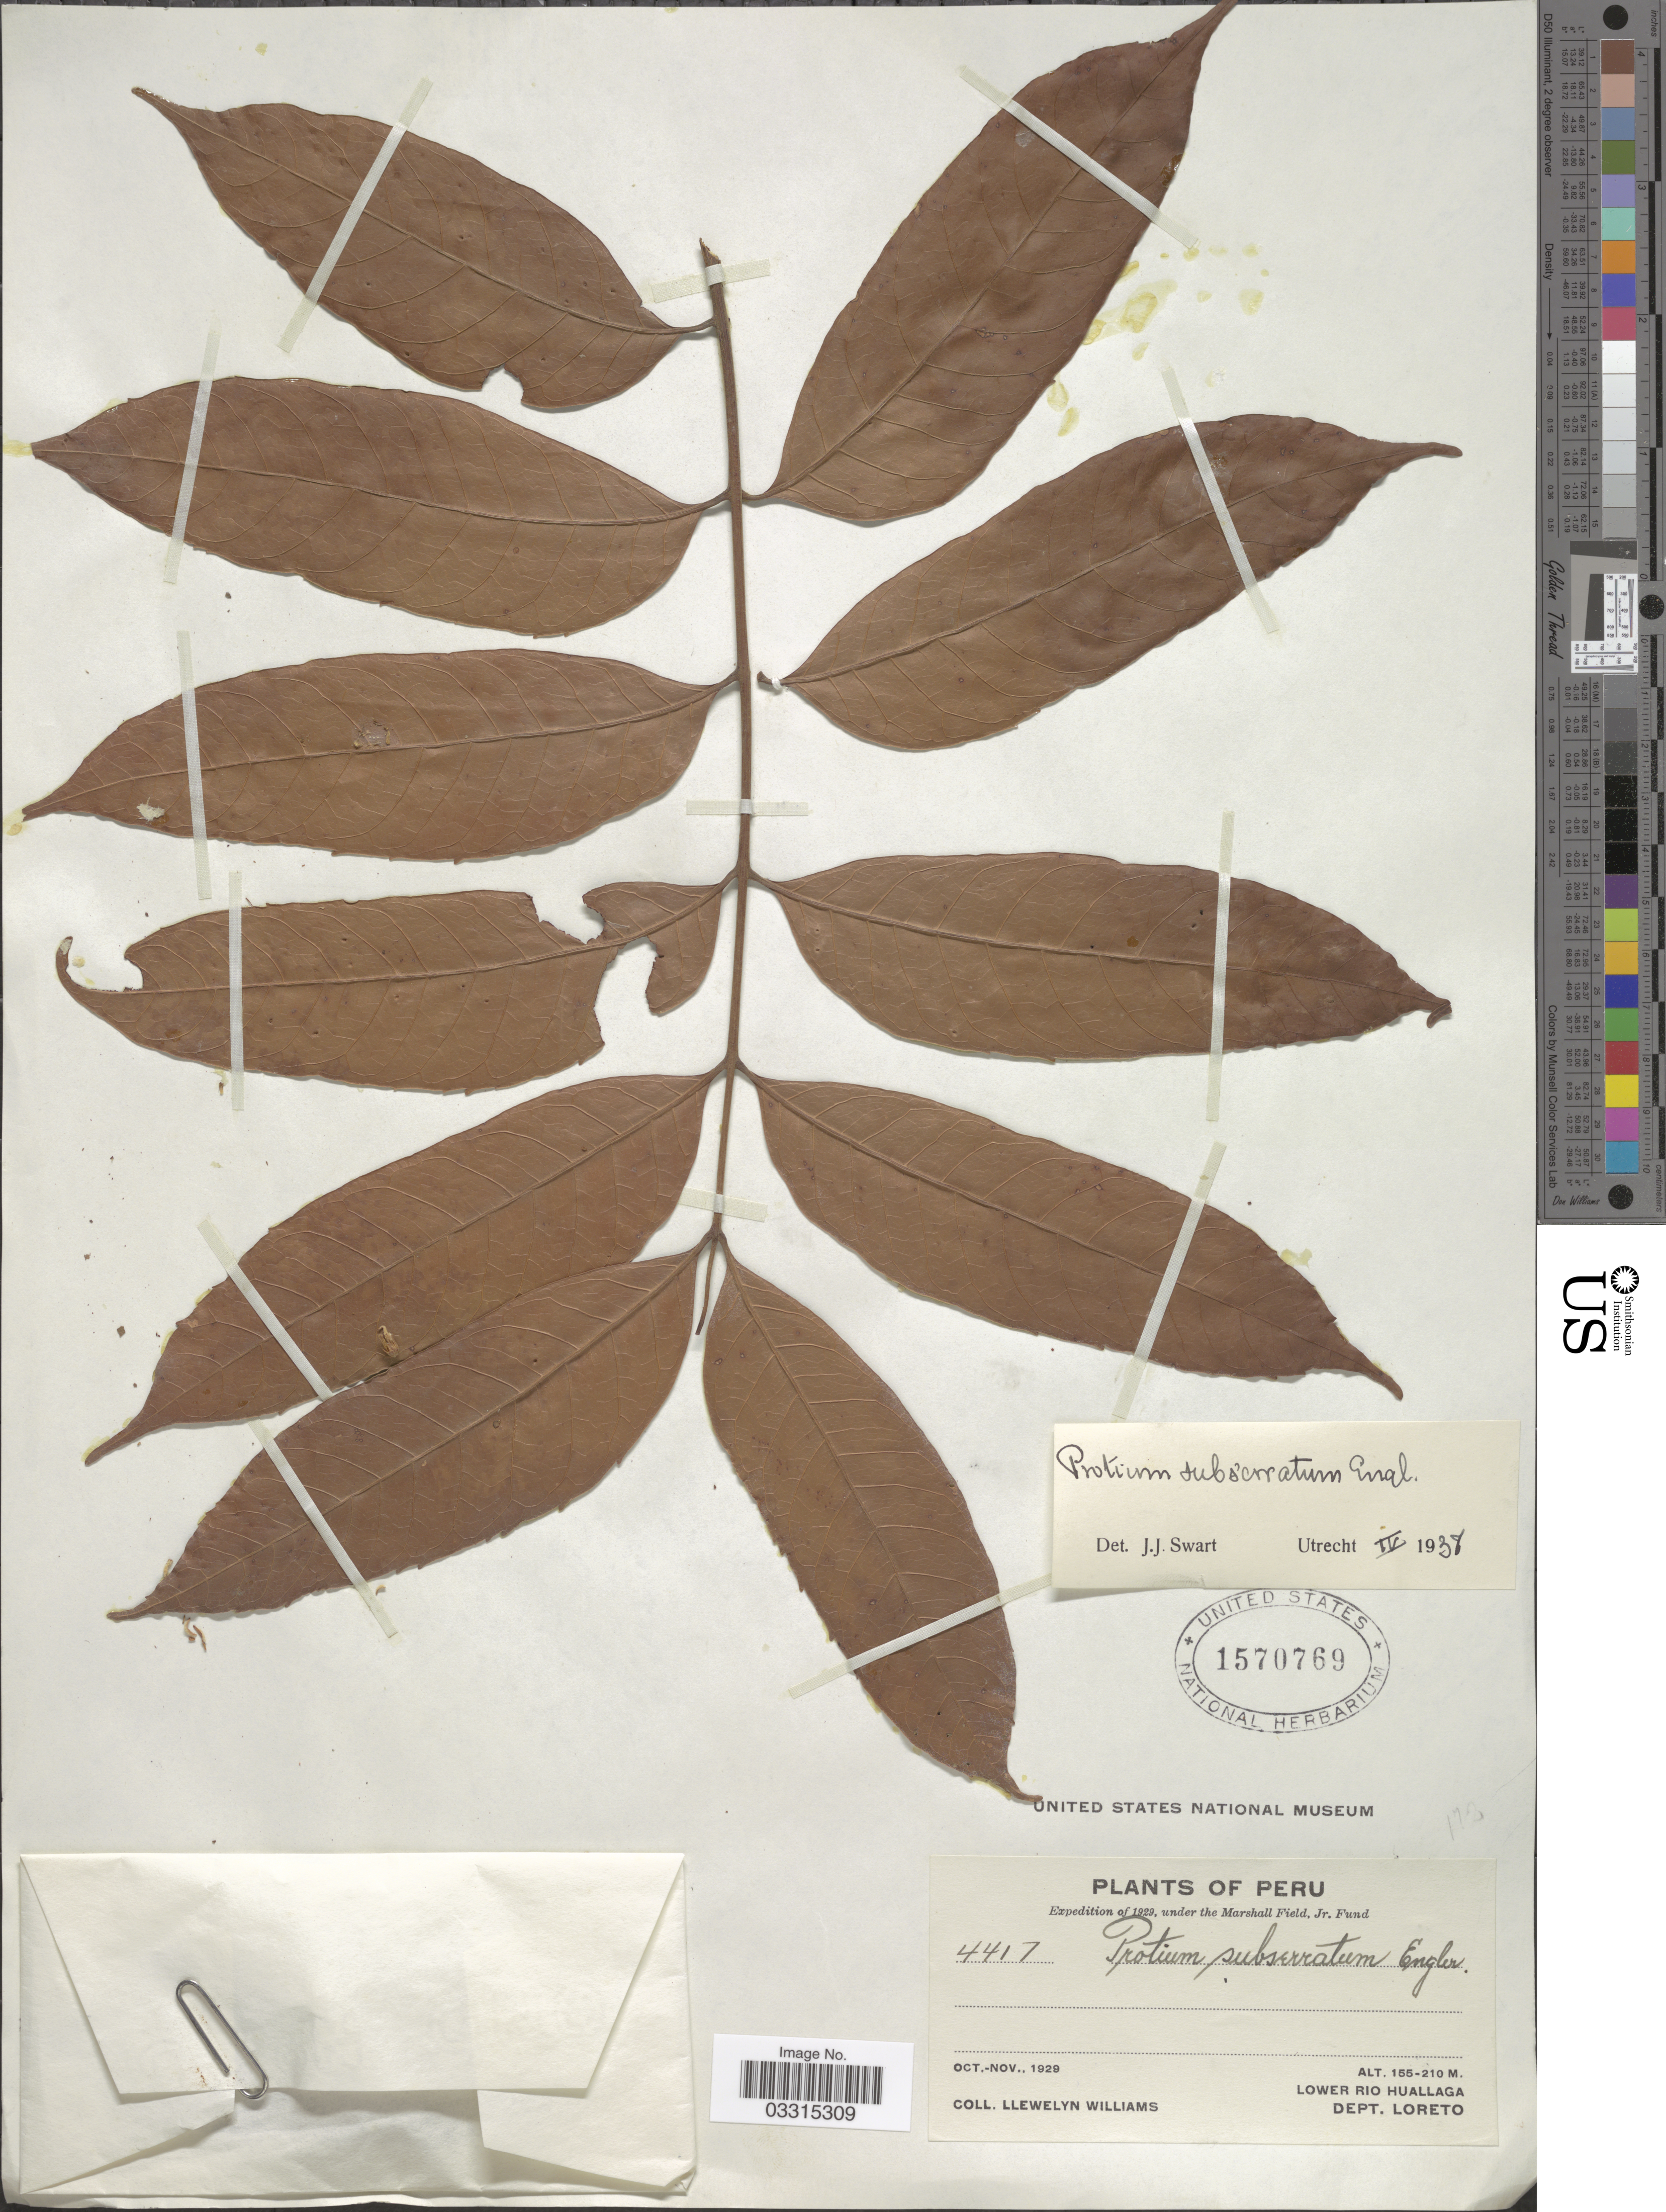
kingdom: Plantae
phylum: Tracheophyta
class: Magnoliopsida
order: Sapindales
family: Burseraceae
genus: Protium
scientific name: Protium subserratum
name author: (Engl.) Engl.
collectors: Ll. Williams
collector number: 4417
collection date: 1929-10/1929-11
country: Peru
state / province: Loreto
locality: Lower Rio Huallaga. Dept. Loreto.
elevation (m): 155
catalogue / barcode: US 1570769